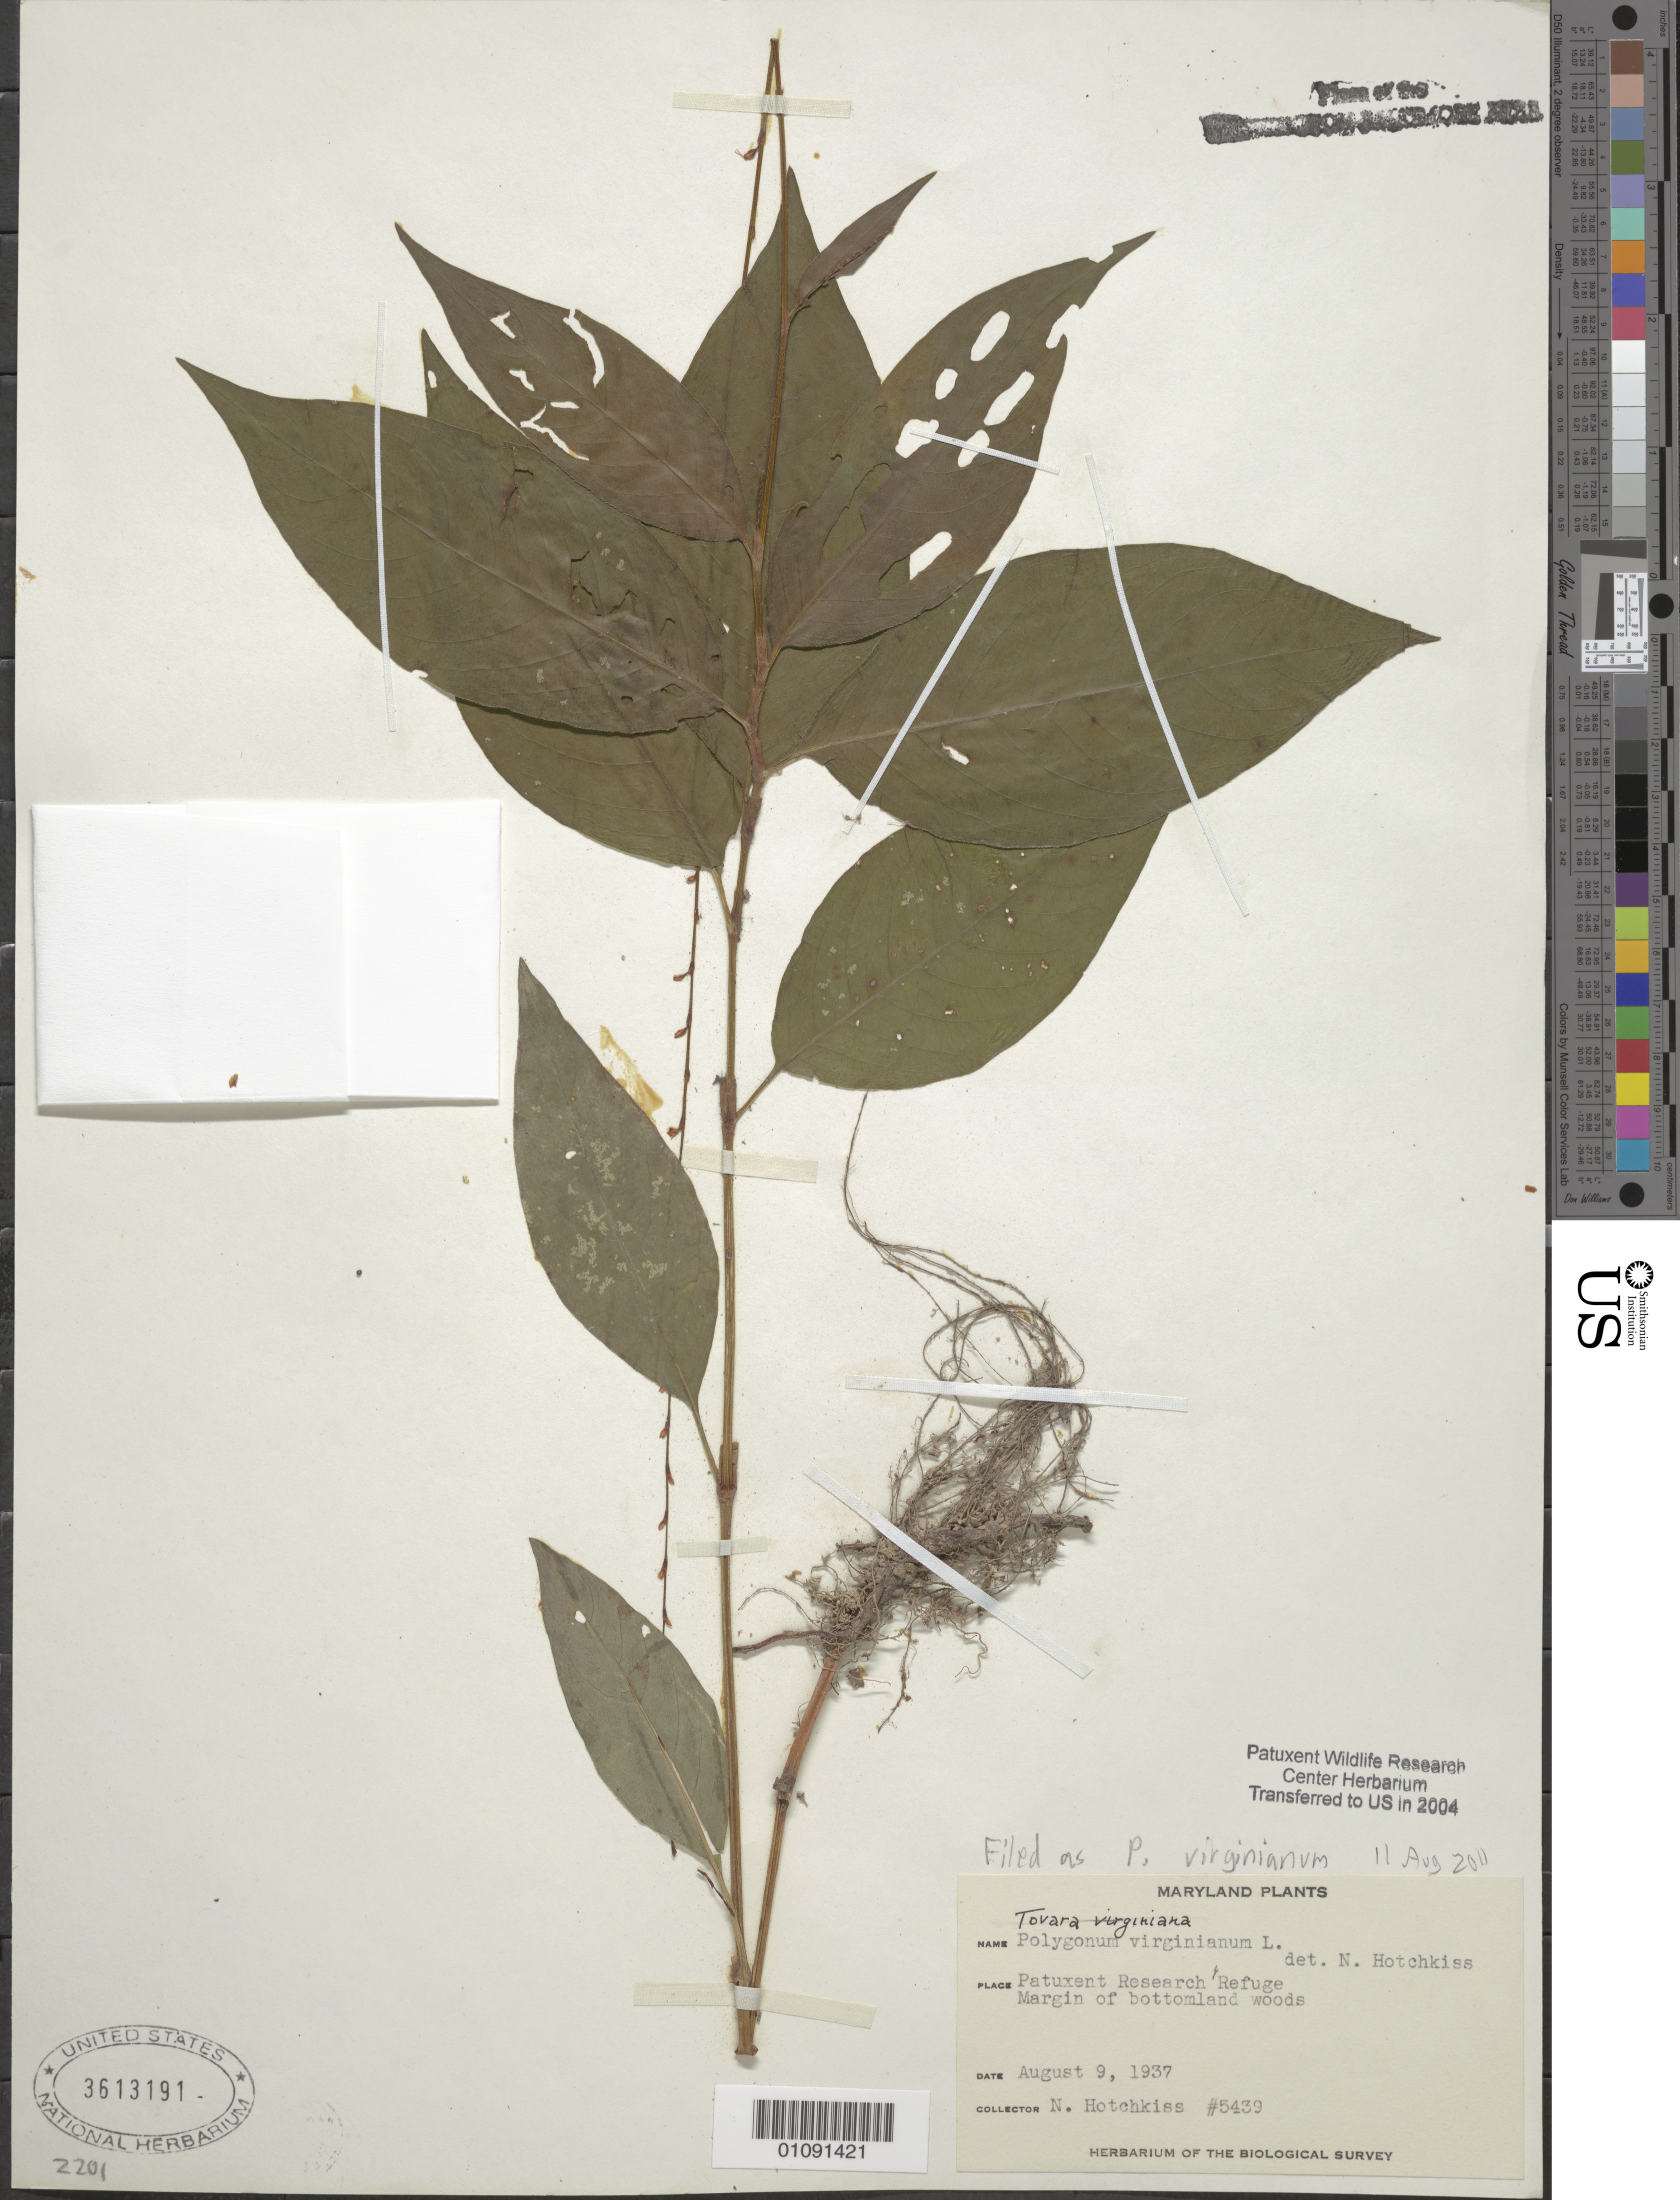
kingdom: Plantae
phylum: Tracheophyta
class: Magnoliopsida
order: Caryophyllales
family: Polygonaceae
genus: Persicaria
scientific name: Persicaria virginiana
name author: (L.) Gaertn.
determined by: Atha, D. E.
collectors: N. Hotchkiss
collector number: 5439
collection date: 1937-08-09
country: United States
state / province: Maryland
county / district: Prince George's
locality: Patuxent Wildlife Refuge.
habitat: Margin of bottomland woods.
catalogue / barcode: US 3613191